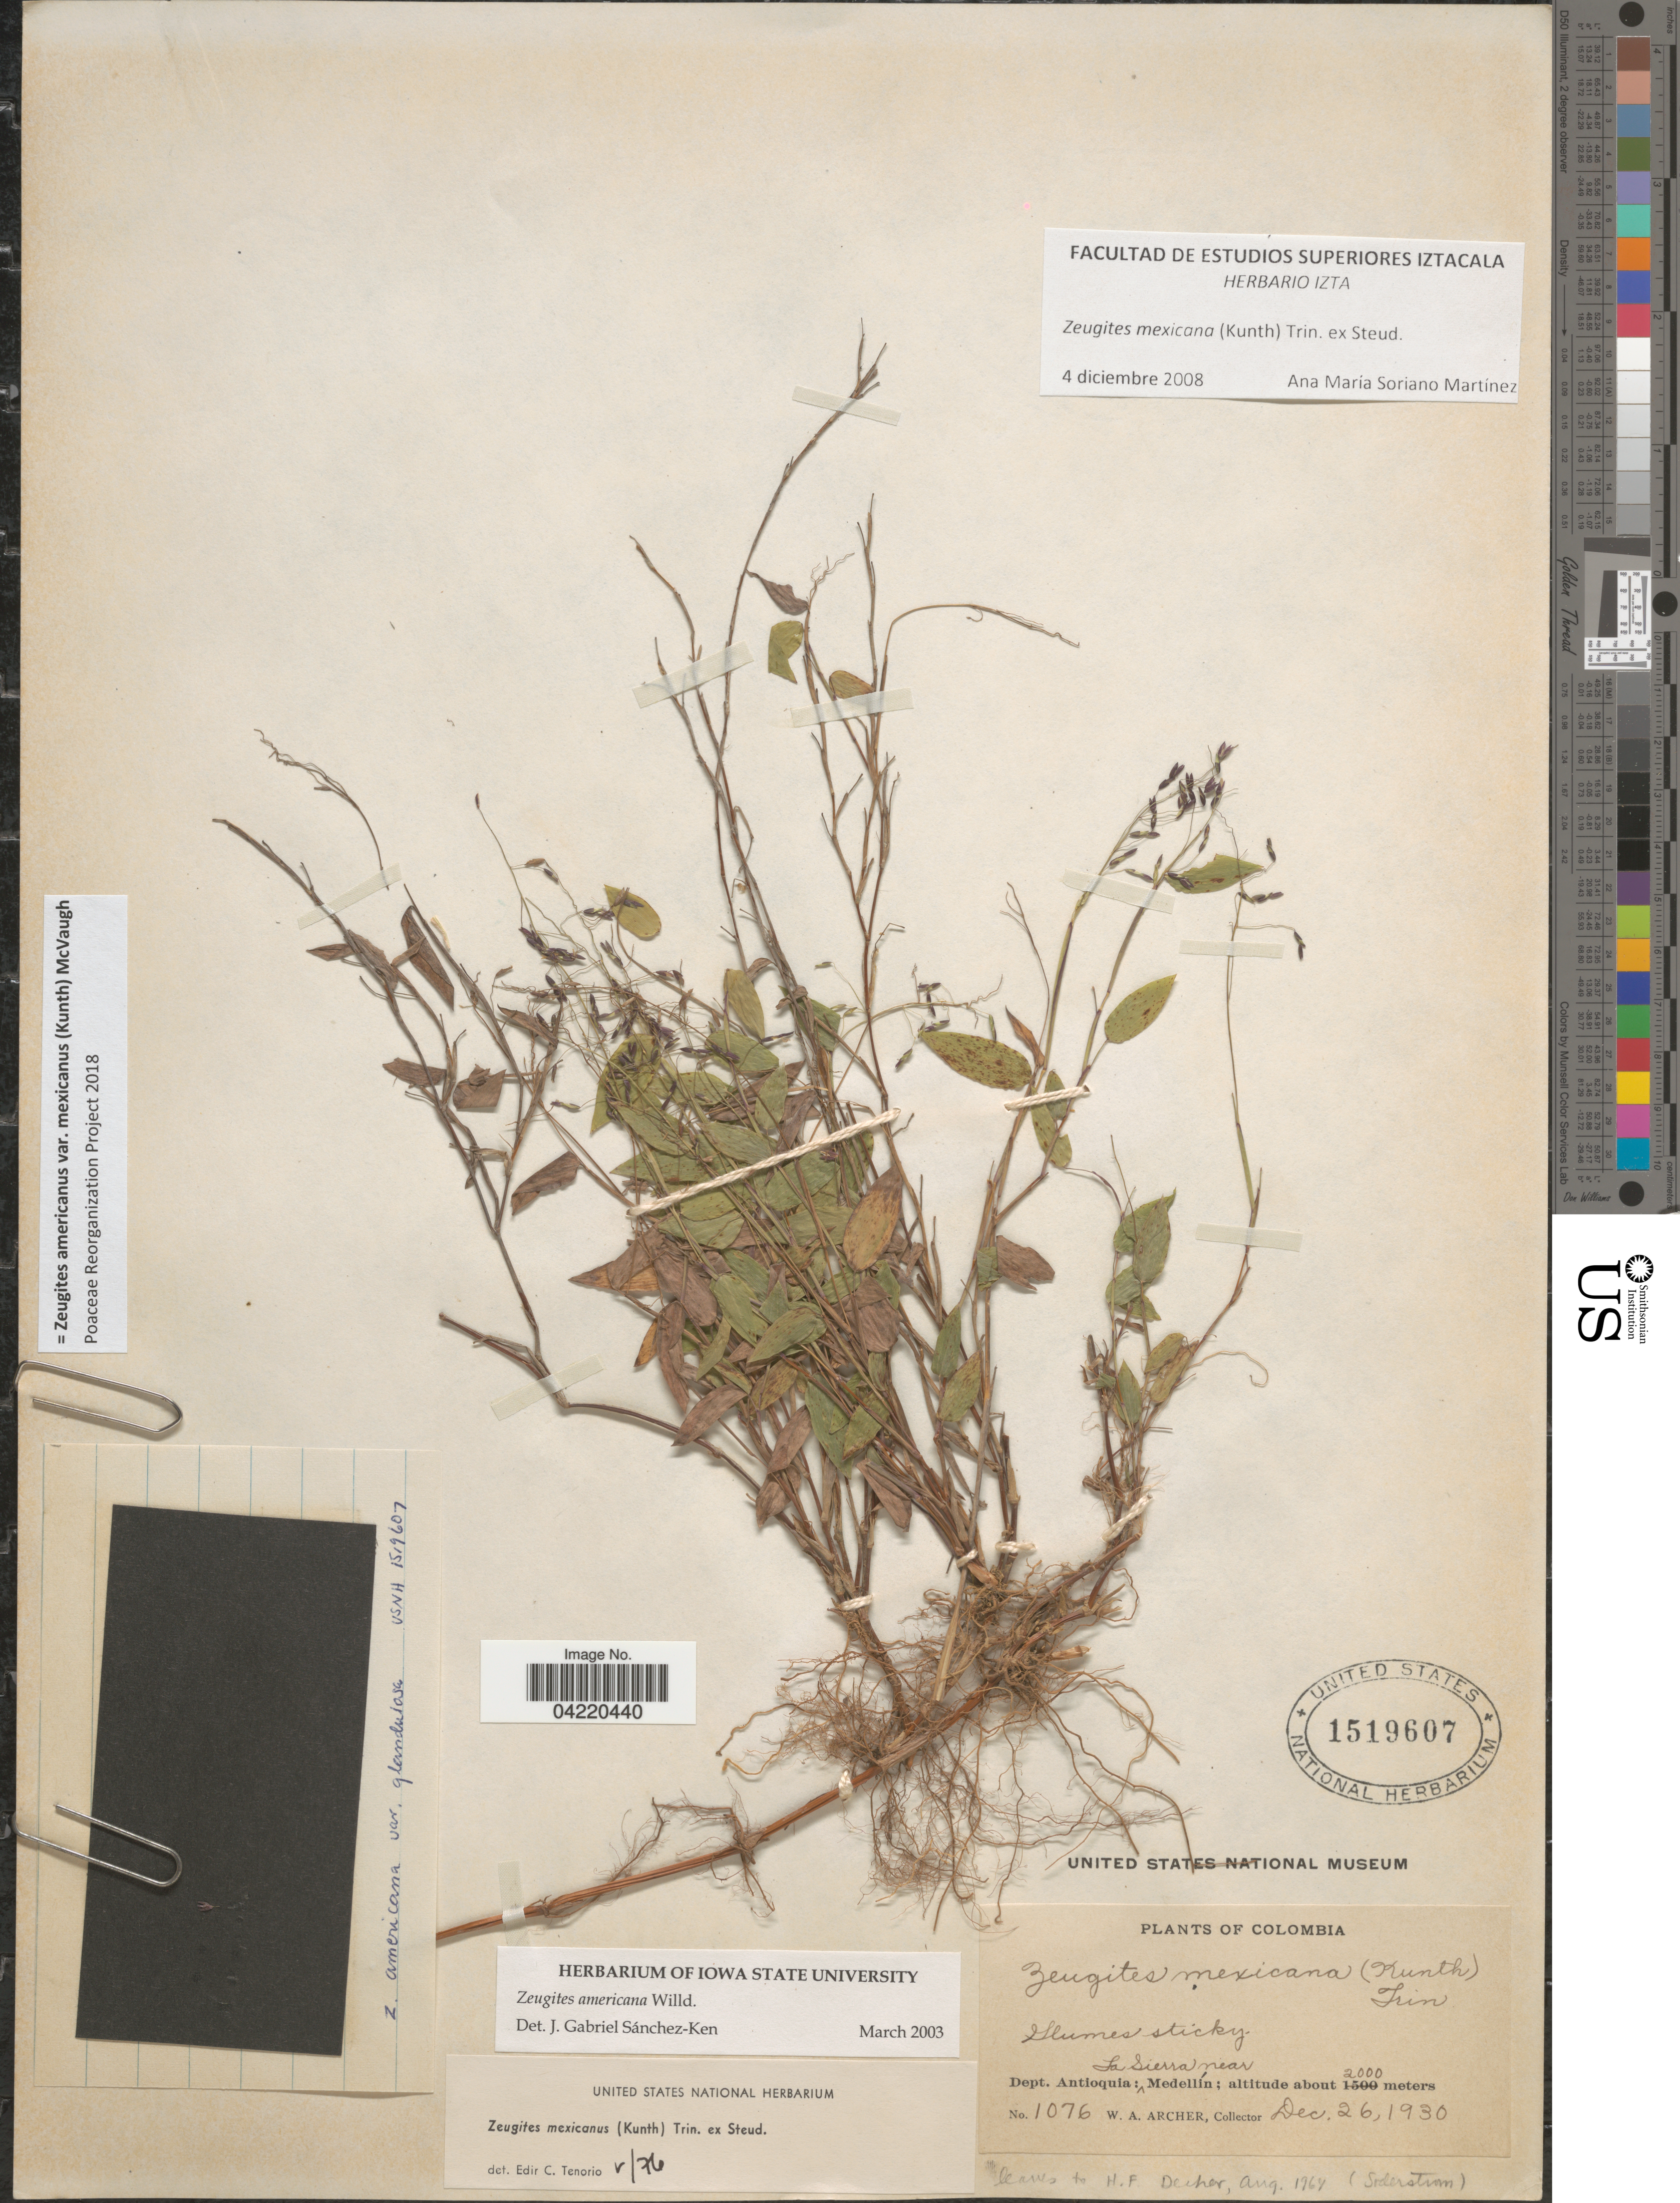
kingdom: Plantae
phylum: Tracheophyta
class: Liliopsida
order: Poales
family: Poaceae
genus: Zeugites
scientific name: Zeugites americanus var. mexicanus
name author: (Kunth) McVaugh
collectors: W. Archer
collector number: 1076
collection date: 1930-12-26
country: Colombia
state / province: Antioquia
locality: La Sierra, near Dept. Antioquia: Medellín.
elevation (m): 2000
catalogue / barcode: US 1519607